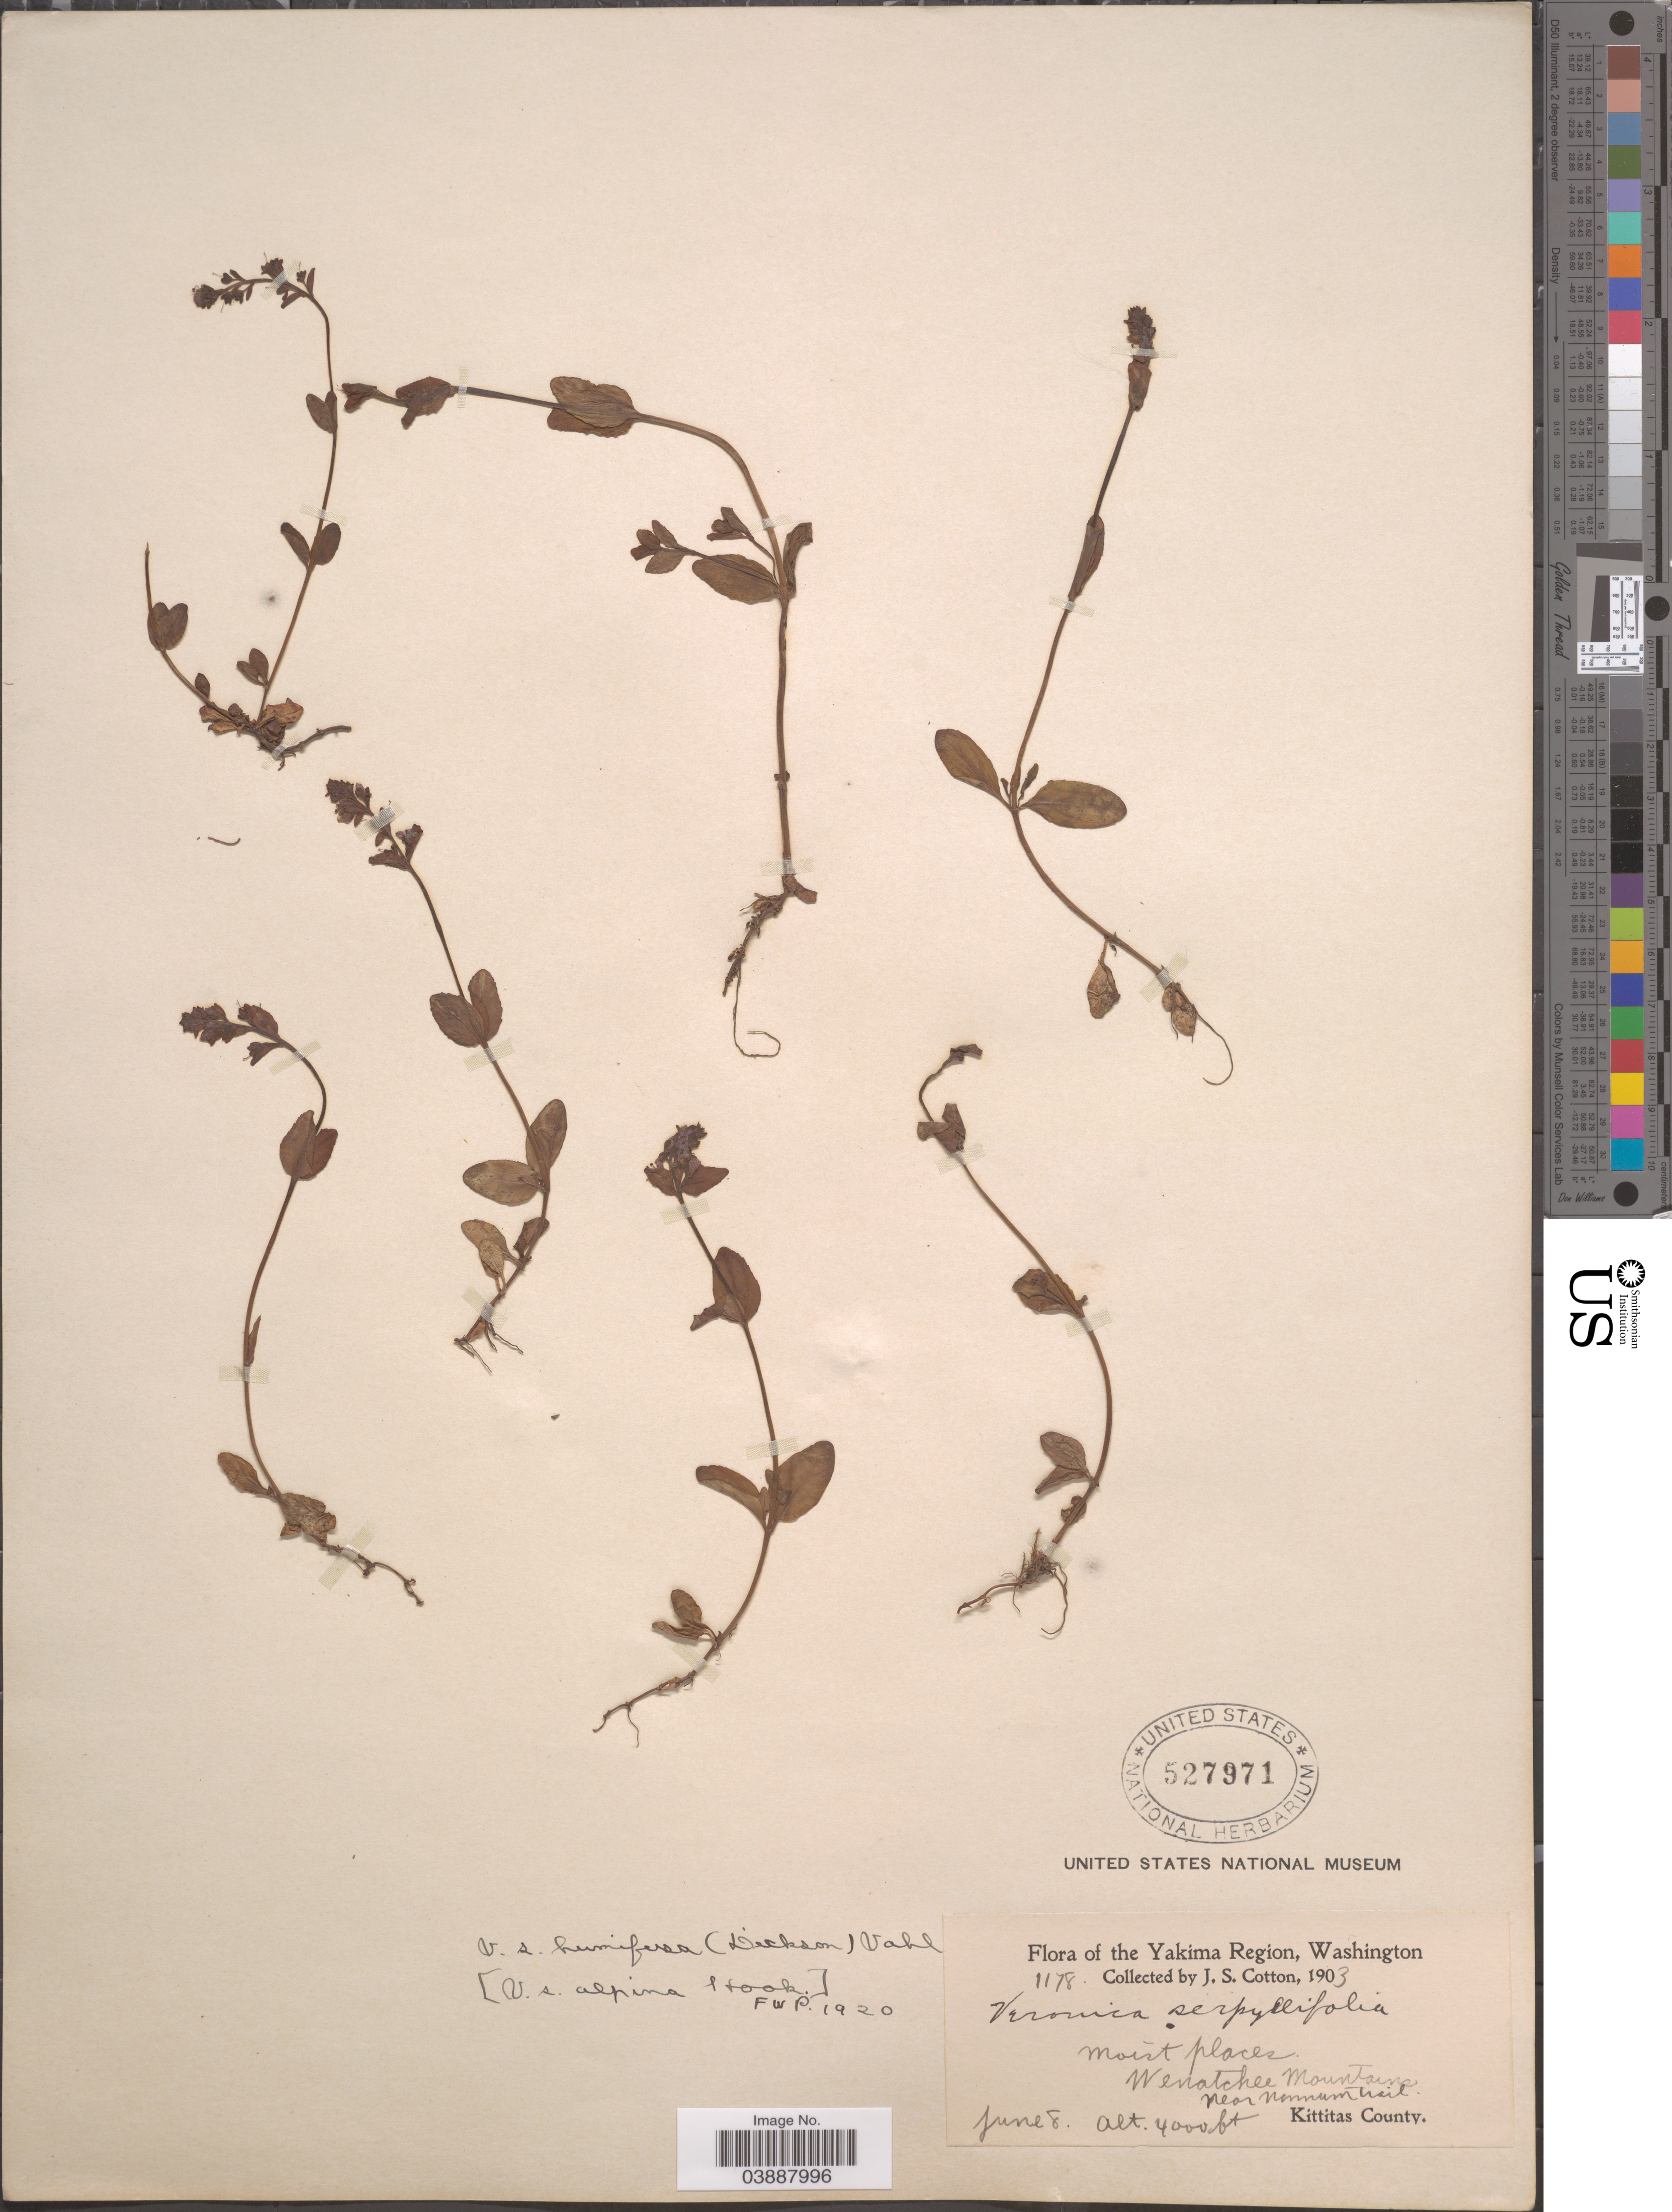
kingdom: Plantae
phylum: Tracheophyta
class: Magnoliopsida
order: Lamiales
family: Plantaginaceae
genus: Veronica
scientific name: Veronica serpyllifolia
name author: L.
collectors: J. S. Cotton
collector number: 1178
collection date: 1903-06-08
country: United States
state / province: Washington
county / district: Kittitas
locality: Yakima Region. Wenatchee Mountains. Near Naneum Trail. Kittitas County.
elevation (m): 1219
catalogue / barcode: US 527971